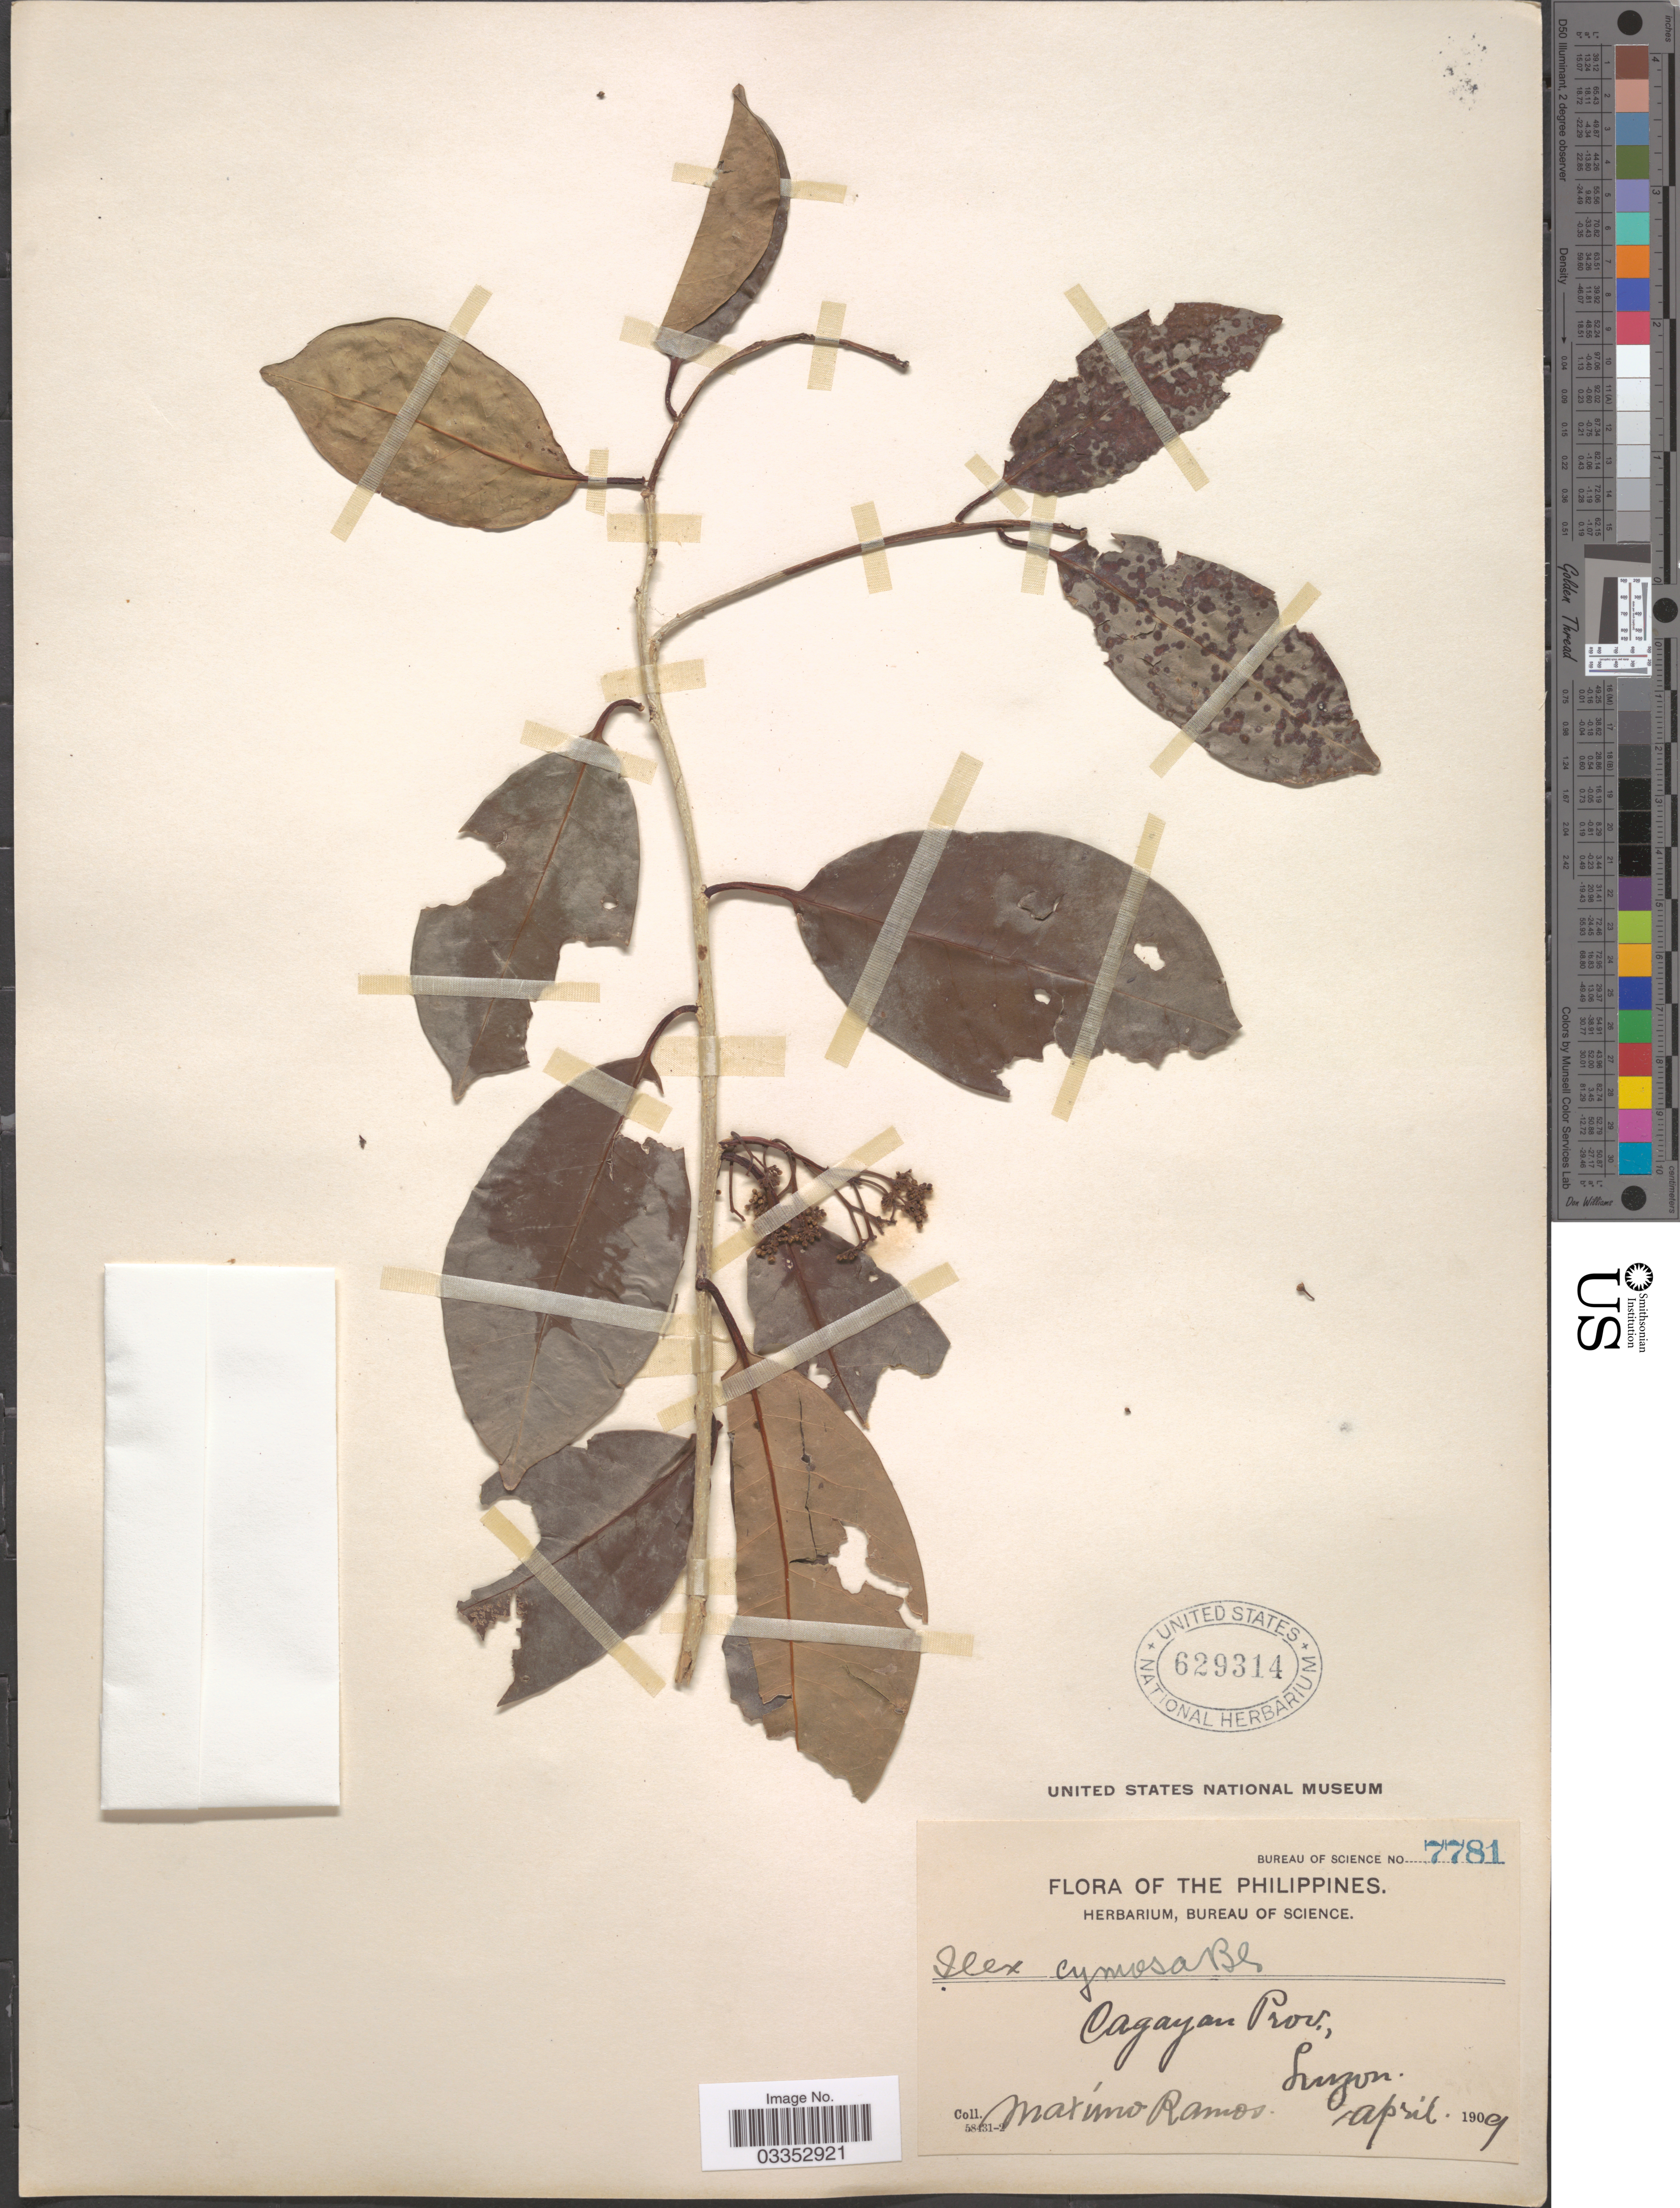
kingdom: Plantae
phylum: Tracheophyta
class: Magnoliopsida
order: Aquifoliales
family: Aquifoliaceae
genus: Ilex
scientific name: Ilex cymosa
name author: Blume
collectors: M. Ramos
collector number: Bureau of Science 7781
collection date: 1909-04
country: Philippines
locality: Cagayan Prov., Luzon.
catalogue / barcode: US 629314